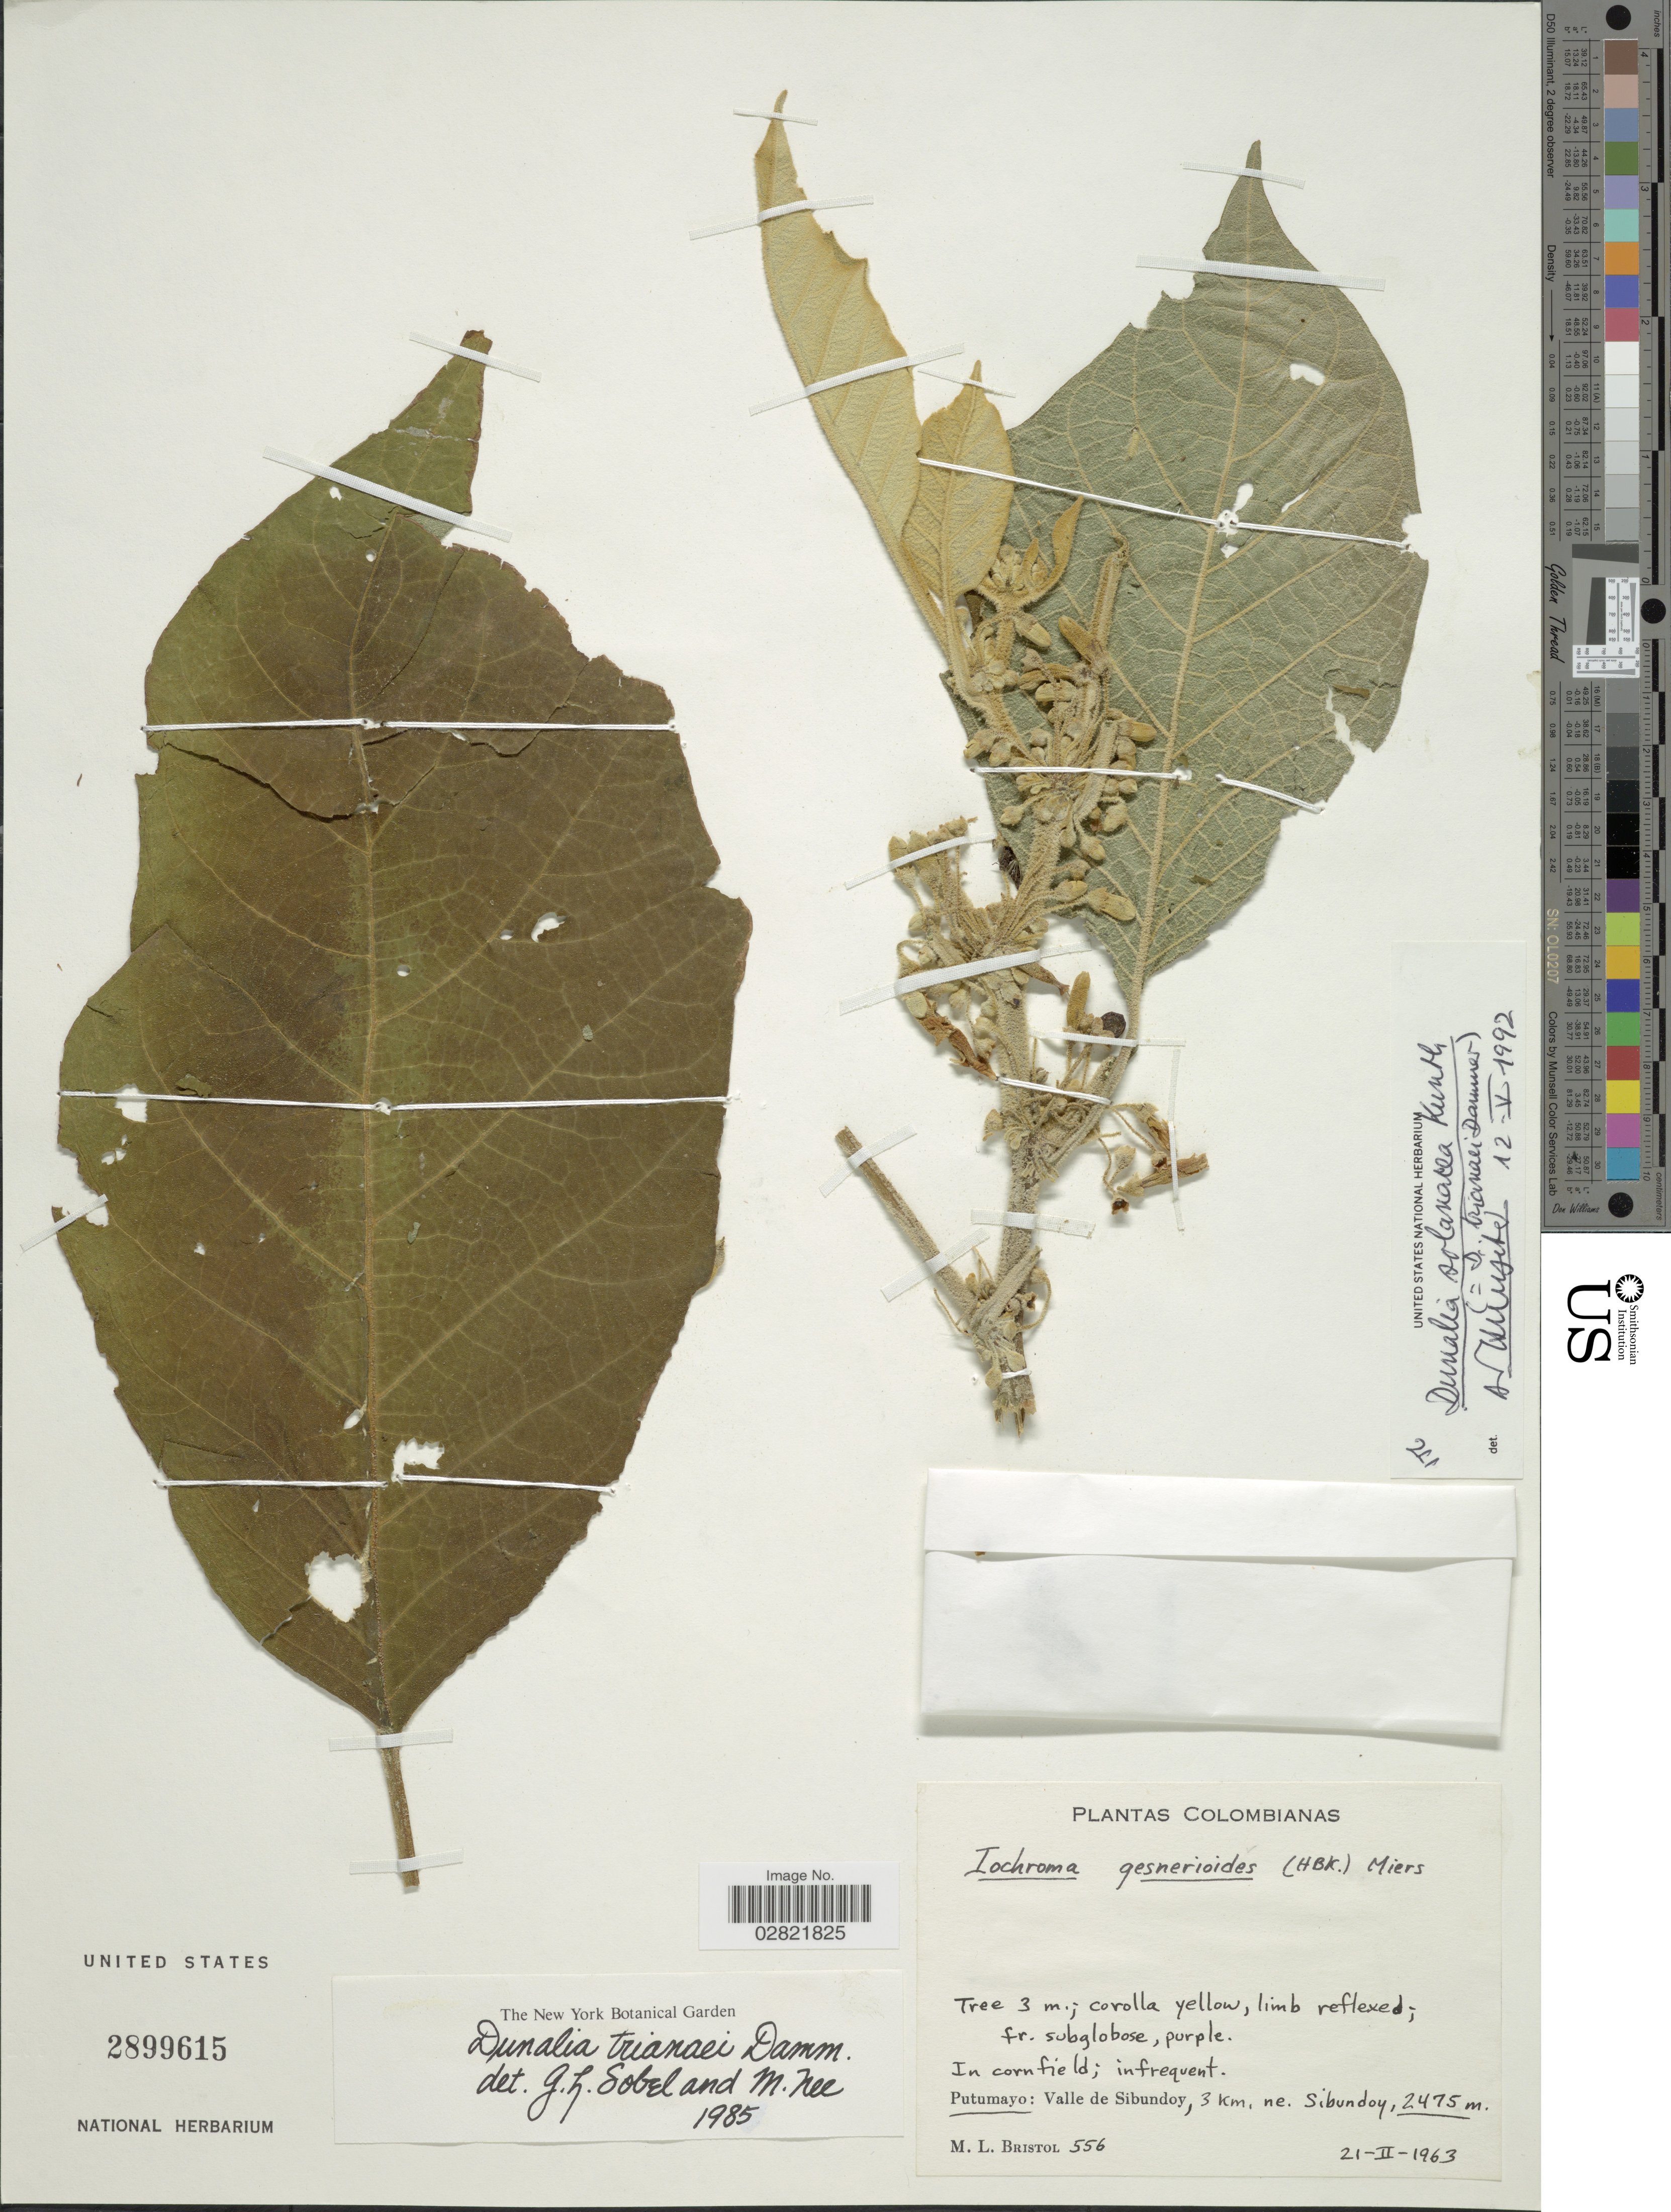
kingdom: Plantae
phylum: Tracheophyta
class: Magnoliopsida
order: Solanales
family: Solanaceae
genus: Dunalia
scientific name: Dunalia solanacea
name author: Kunth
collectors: M. L. Bristol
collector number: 556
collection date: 1963-02-21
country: Colombia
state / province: Putumayo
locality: Valle de Sibundoy, 3 Km. ne. Sibundoy.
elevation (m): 2475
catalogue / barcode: US 2899615